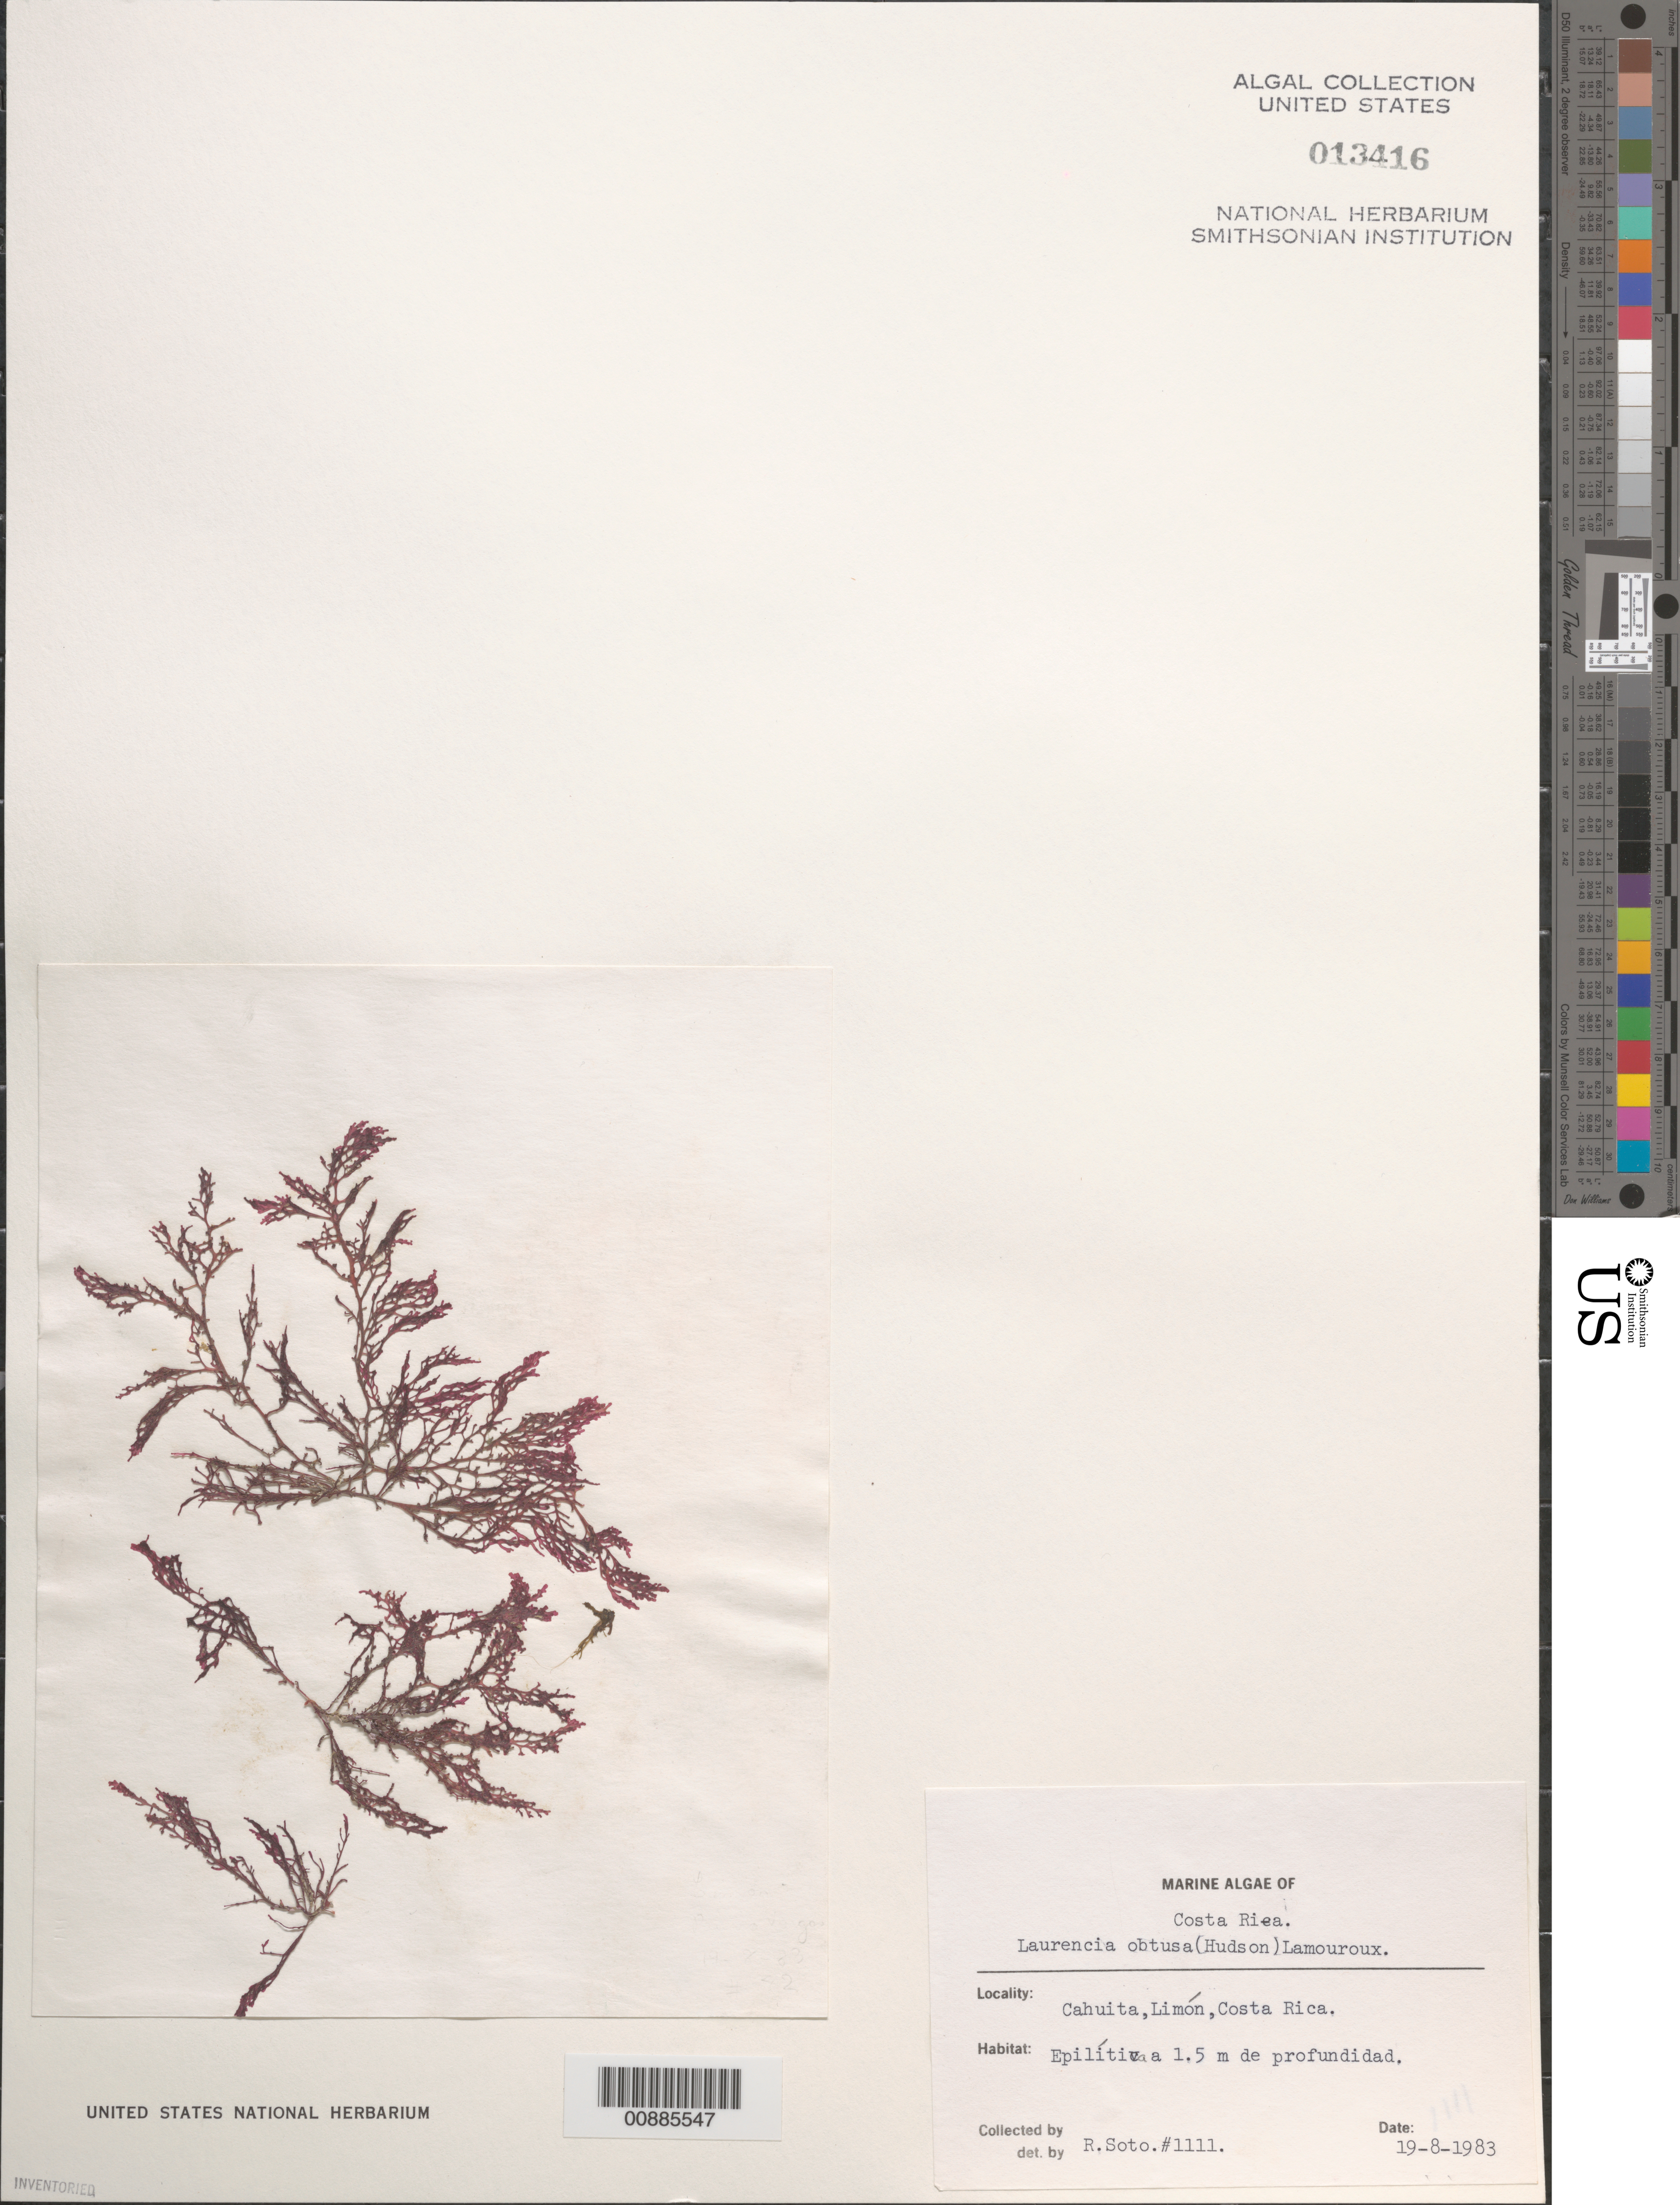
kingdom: Plantae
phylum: Rhodophyta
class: Florideophyceae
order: Ceramiales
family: Rhodomelaceae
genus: Laurencia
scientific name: Laurencia obtusa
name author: (Huds.) J.V.Lamouroux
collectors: R. Soto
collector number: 1111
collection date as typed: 19 Aug 1983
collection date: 1983-08-19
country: Costa Rica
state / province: Limón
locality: Cahuita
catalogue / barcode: US 13416